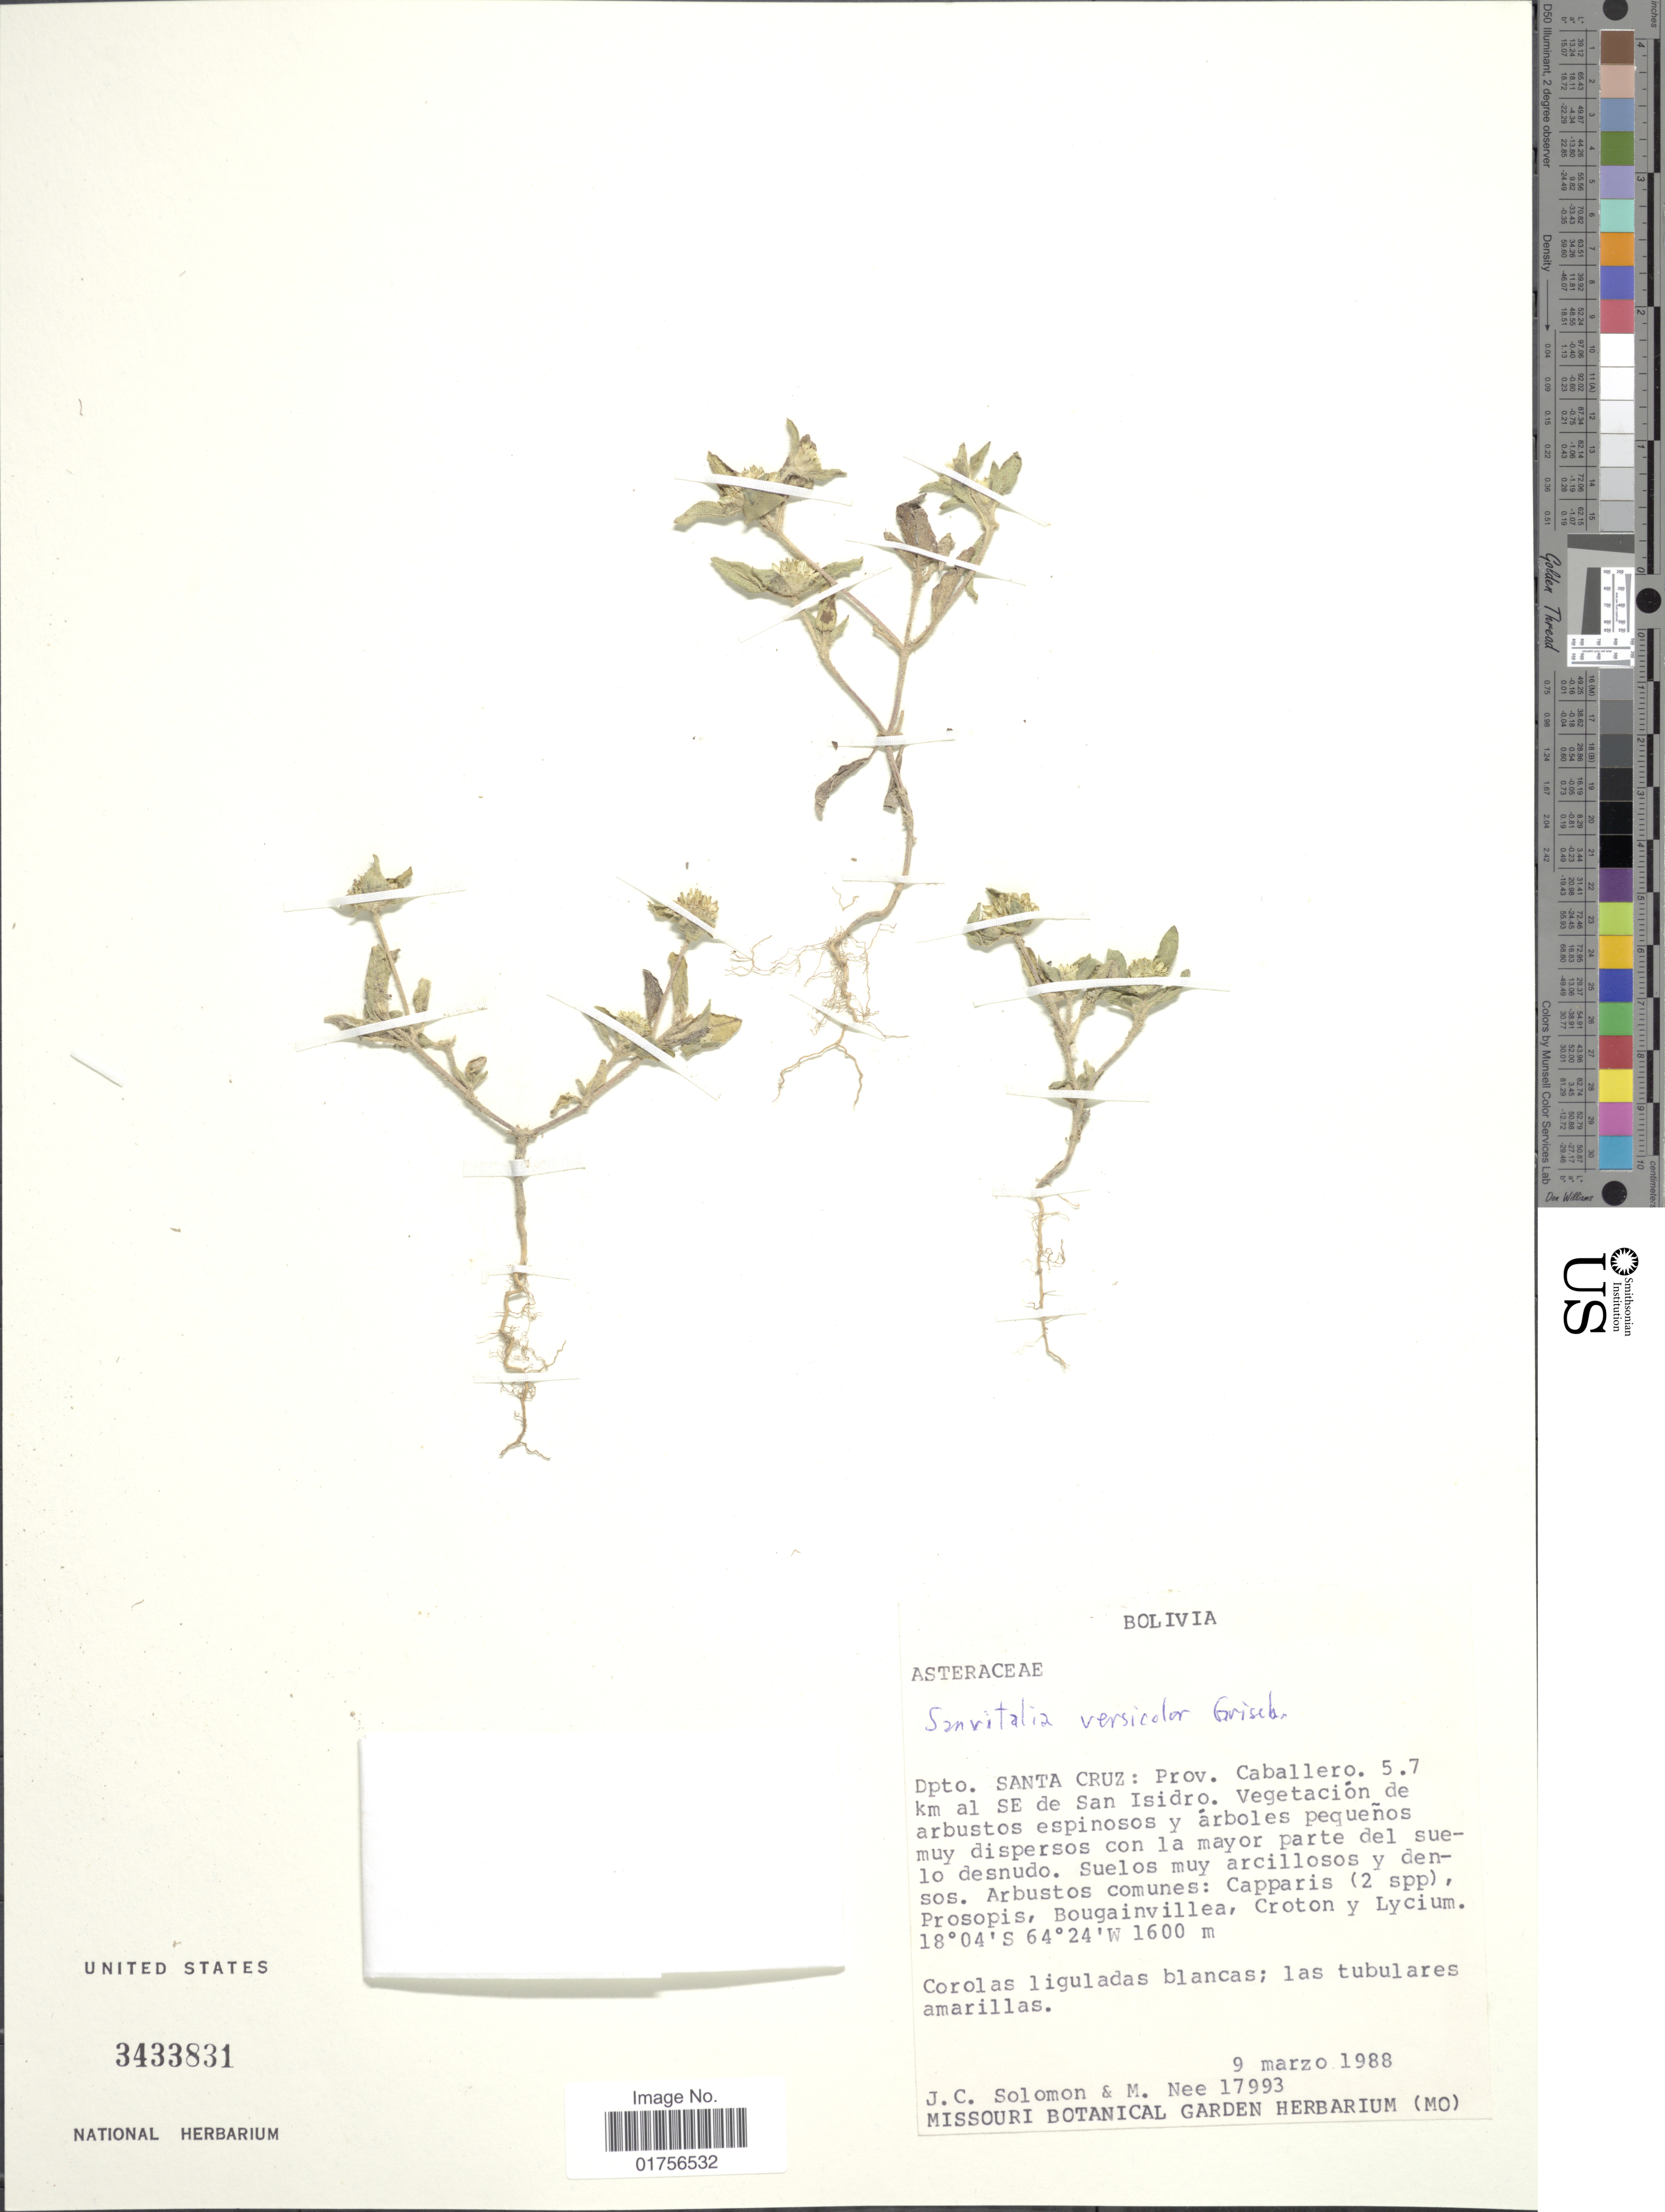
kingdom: Plantae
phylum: Tracheophyta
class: Magnoliopsida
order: Asterales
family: Asteraceae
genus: Sanvitalia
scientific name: Sanvitalia versicolor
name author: Griseb.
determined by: Skibicki, Samuel V.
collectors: J. C. Solomon & M. Nee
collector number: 17993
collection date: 1988-03-09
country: Bolivia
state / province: Santa Cruz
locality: Dpto. Santa Cruz: Prov. Caballero, 5.7 km al SE de San Isidro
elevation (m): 1600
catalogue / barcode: US 3433831